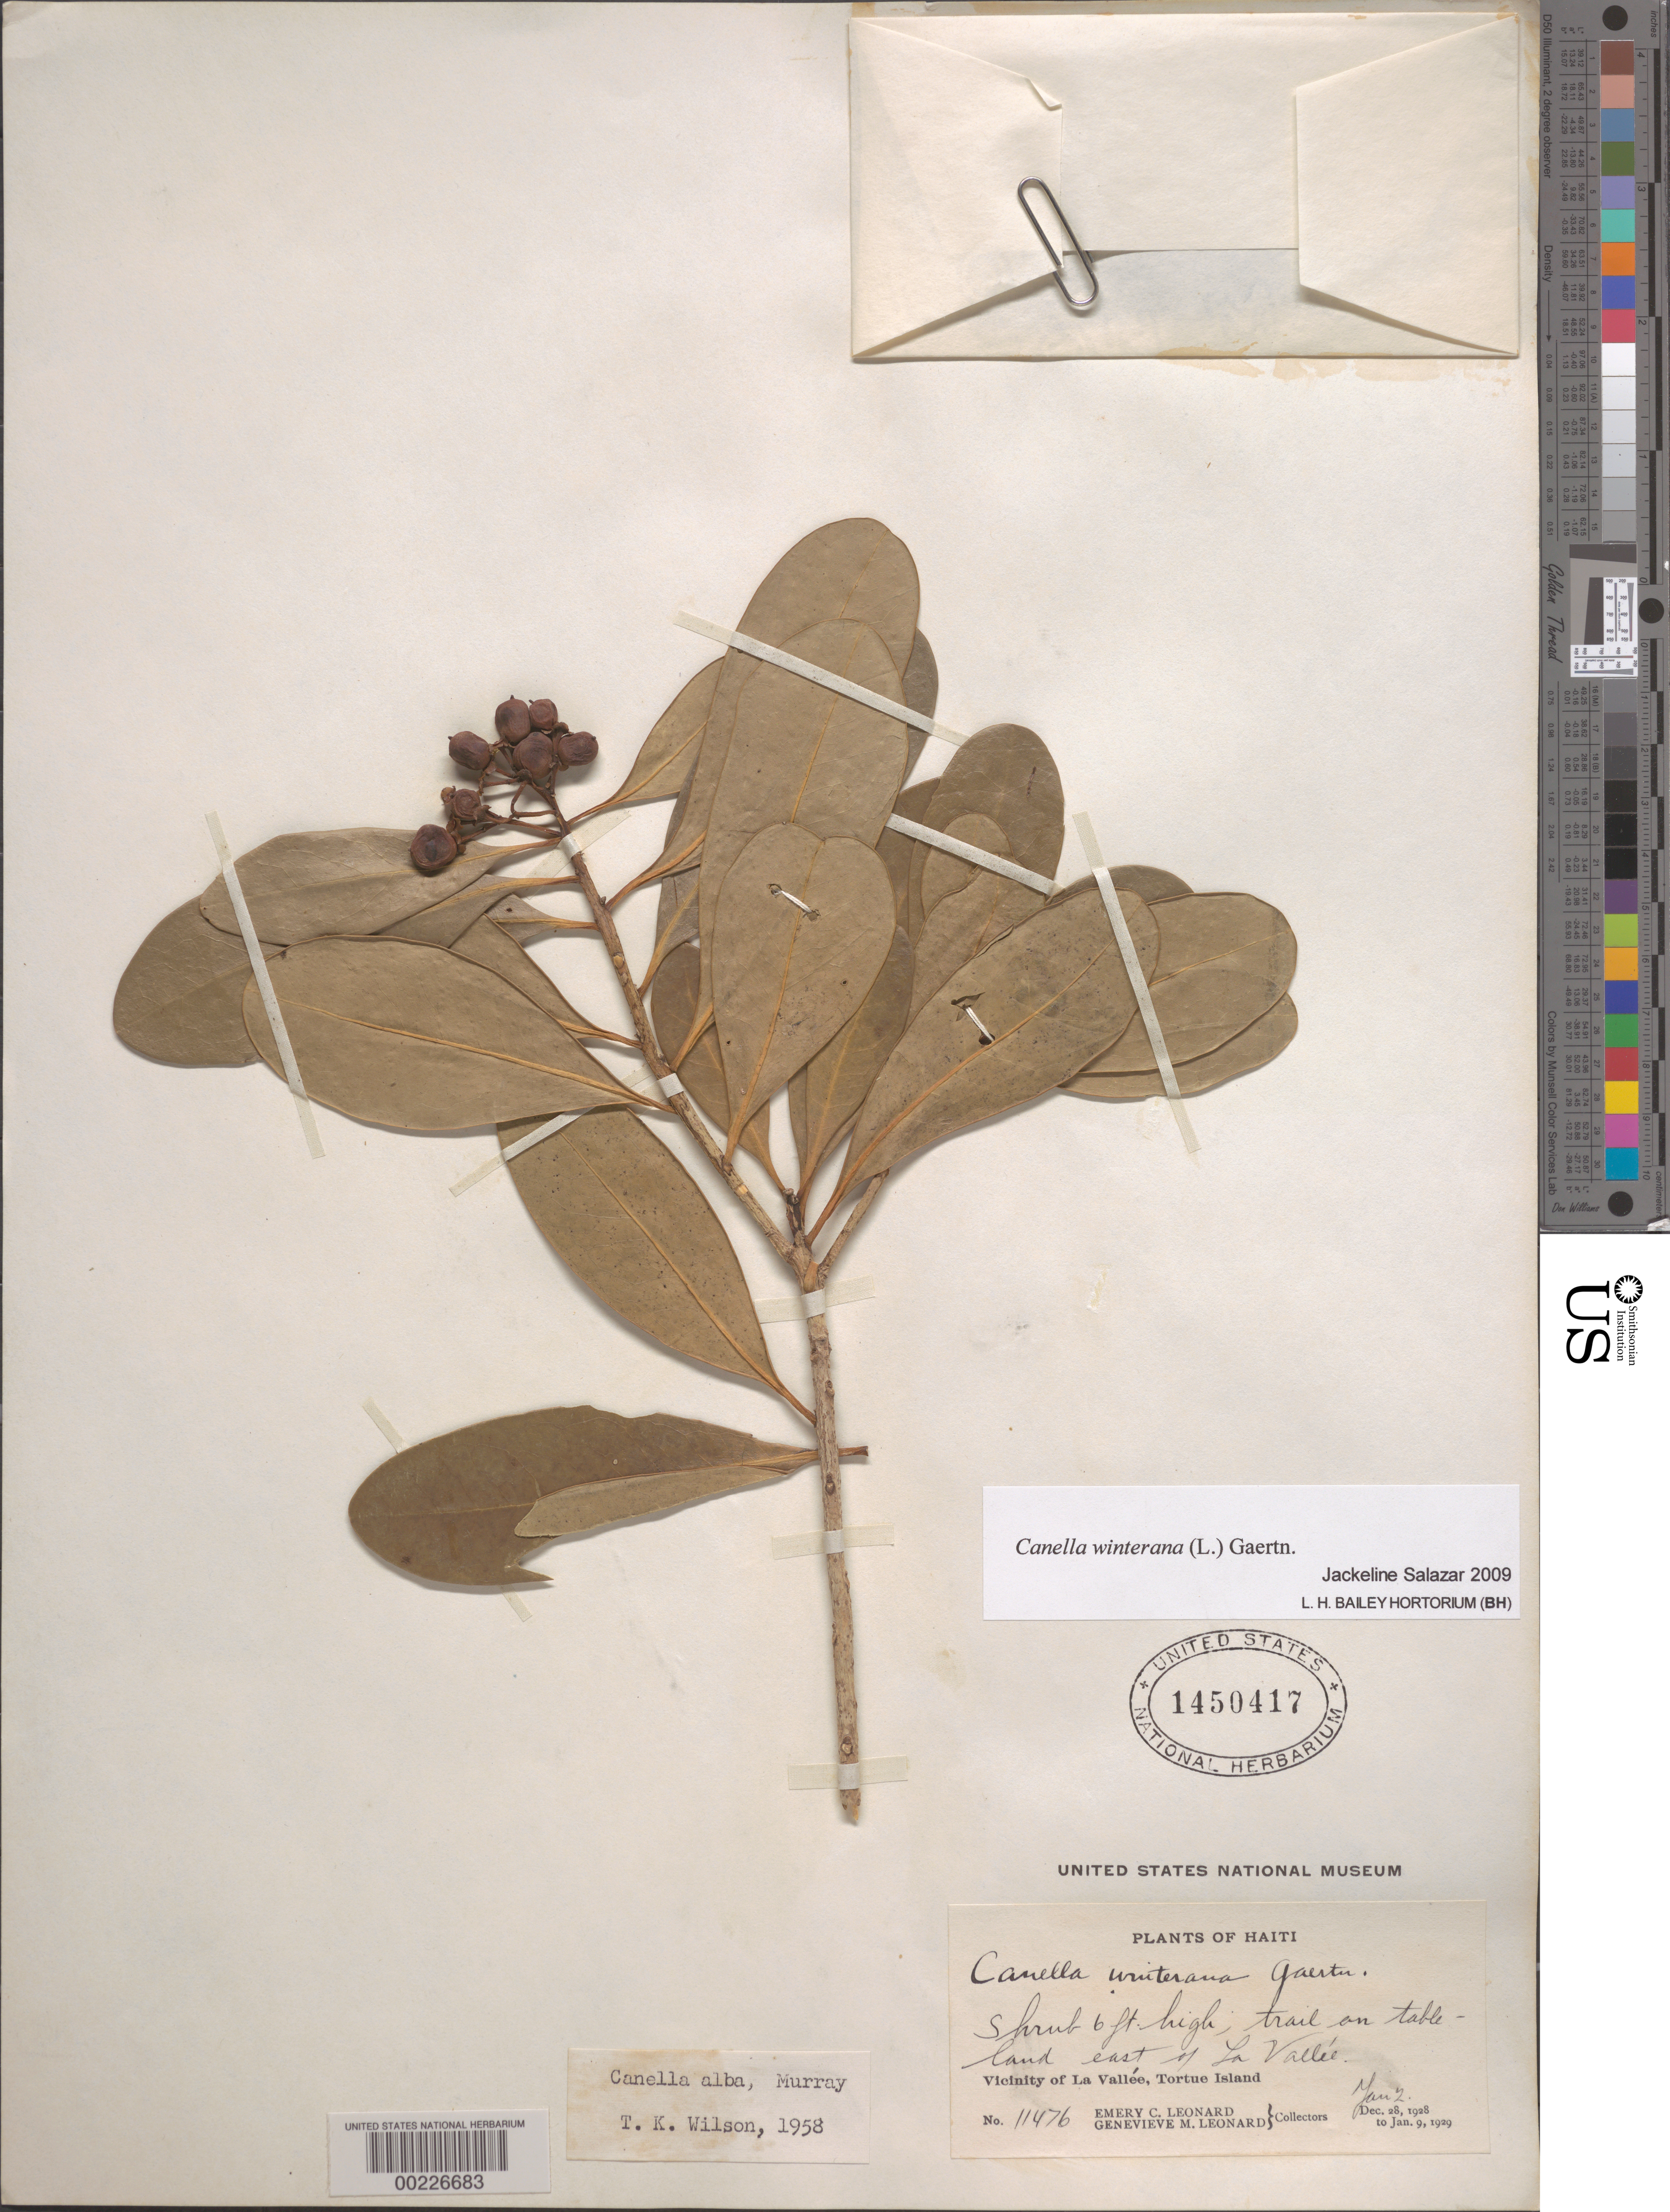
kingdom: Plantae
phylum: Tracheophyta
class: Magnoliopsida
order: Canellales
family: Canellaceae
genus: Canella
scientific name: Canella winterana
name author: (L.) Gaertn.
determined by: Salazar, J.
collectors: E. C. Leonard & G. M. Leonard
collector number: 11476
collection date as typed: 02 Jan 1929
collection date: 1929-01-02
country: Haiti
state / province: Nord-Óuest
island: Île de la Tortue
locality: Vicinity of La Vallée, Tortue Island. Trail on table-land east of La Vallée.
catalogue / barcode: US 1450417